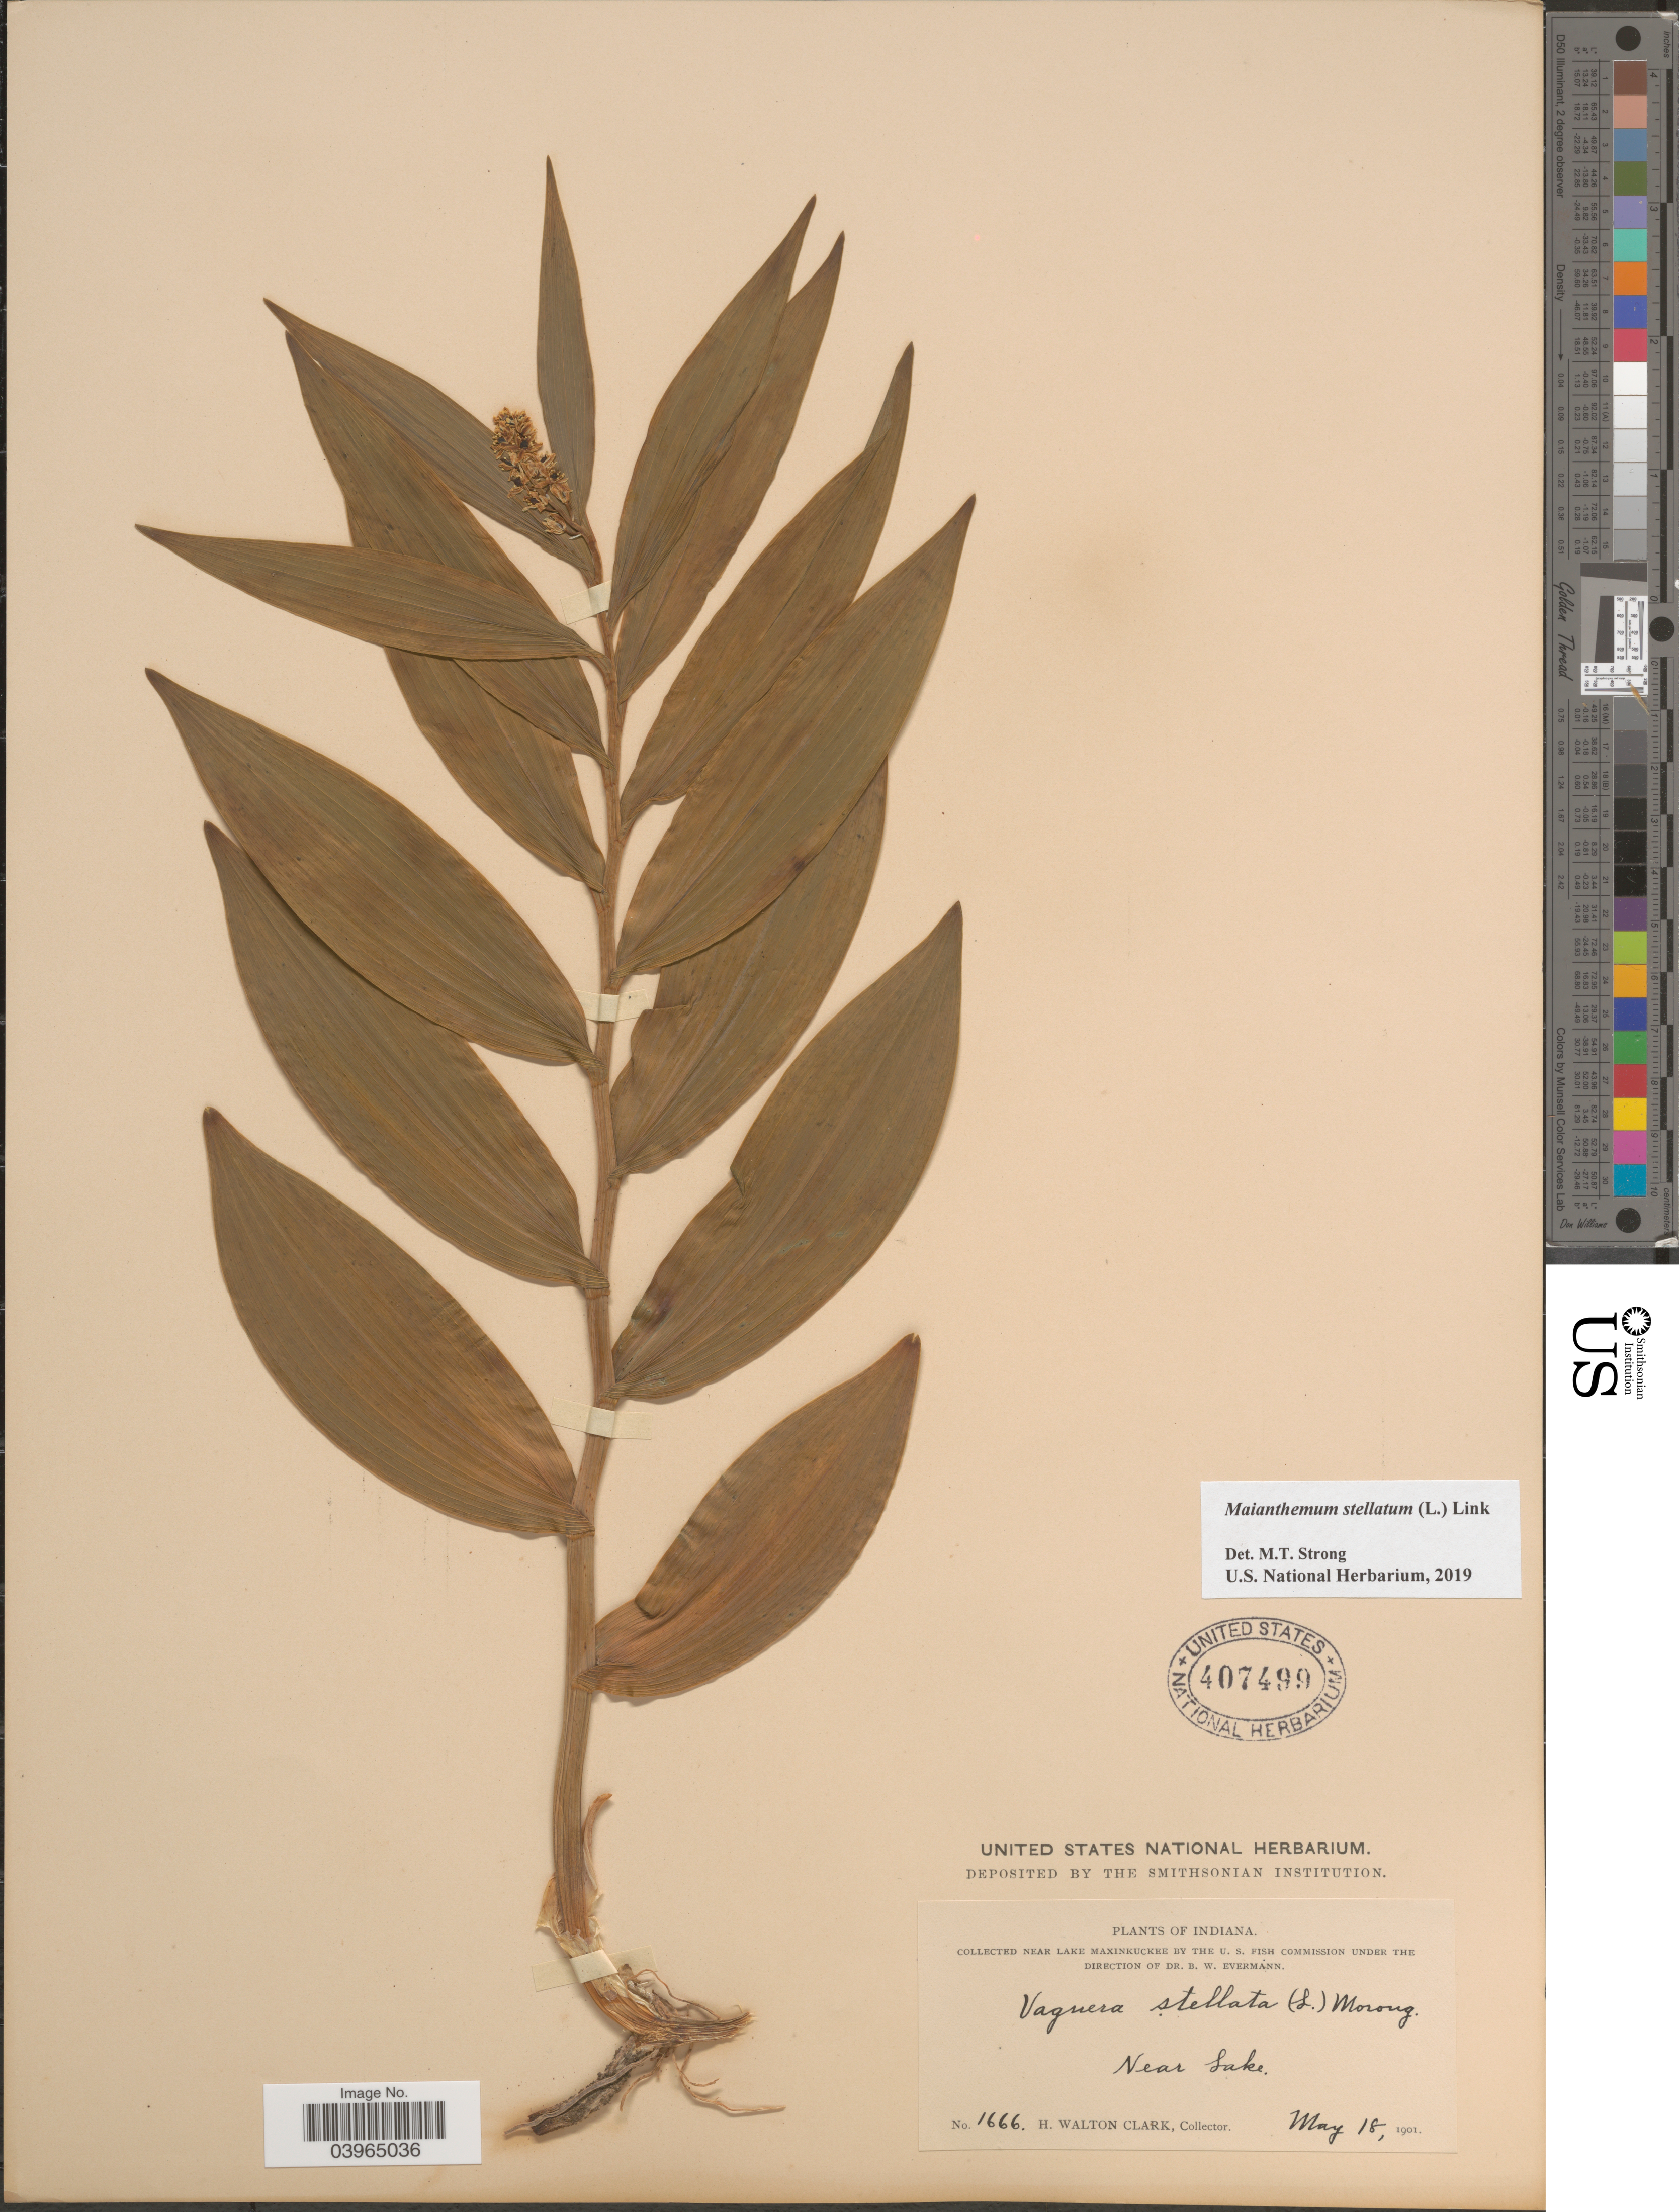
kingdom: Plantae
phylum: Tracheophyta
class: Liliopsida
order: Asparagales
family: Asparagaceae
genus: Maianthemum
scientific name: Maianthemum stellatum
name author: (L.) Link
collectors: H. W. Clark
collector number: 1666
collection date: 1901-05-18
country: United States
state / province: Indiana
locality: Near Lake Maxinkuckee. Near Lake.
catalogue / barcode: US 407499